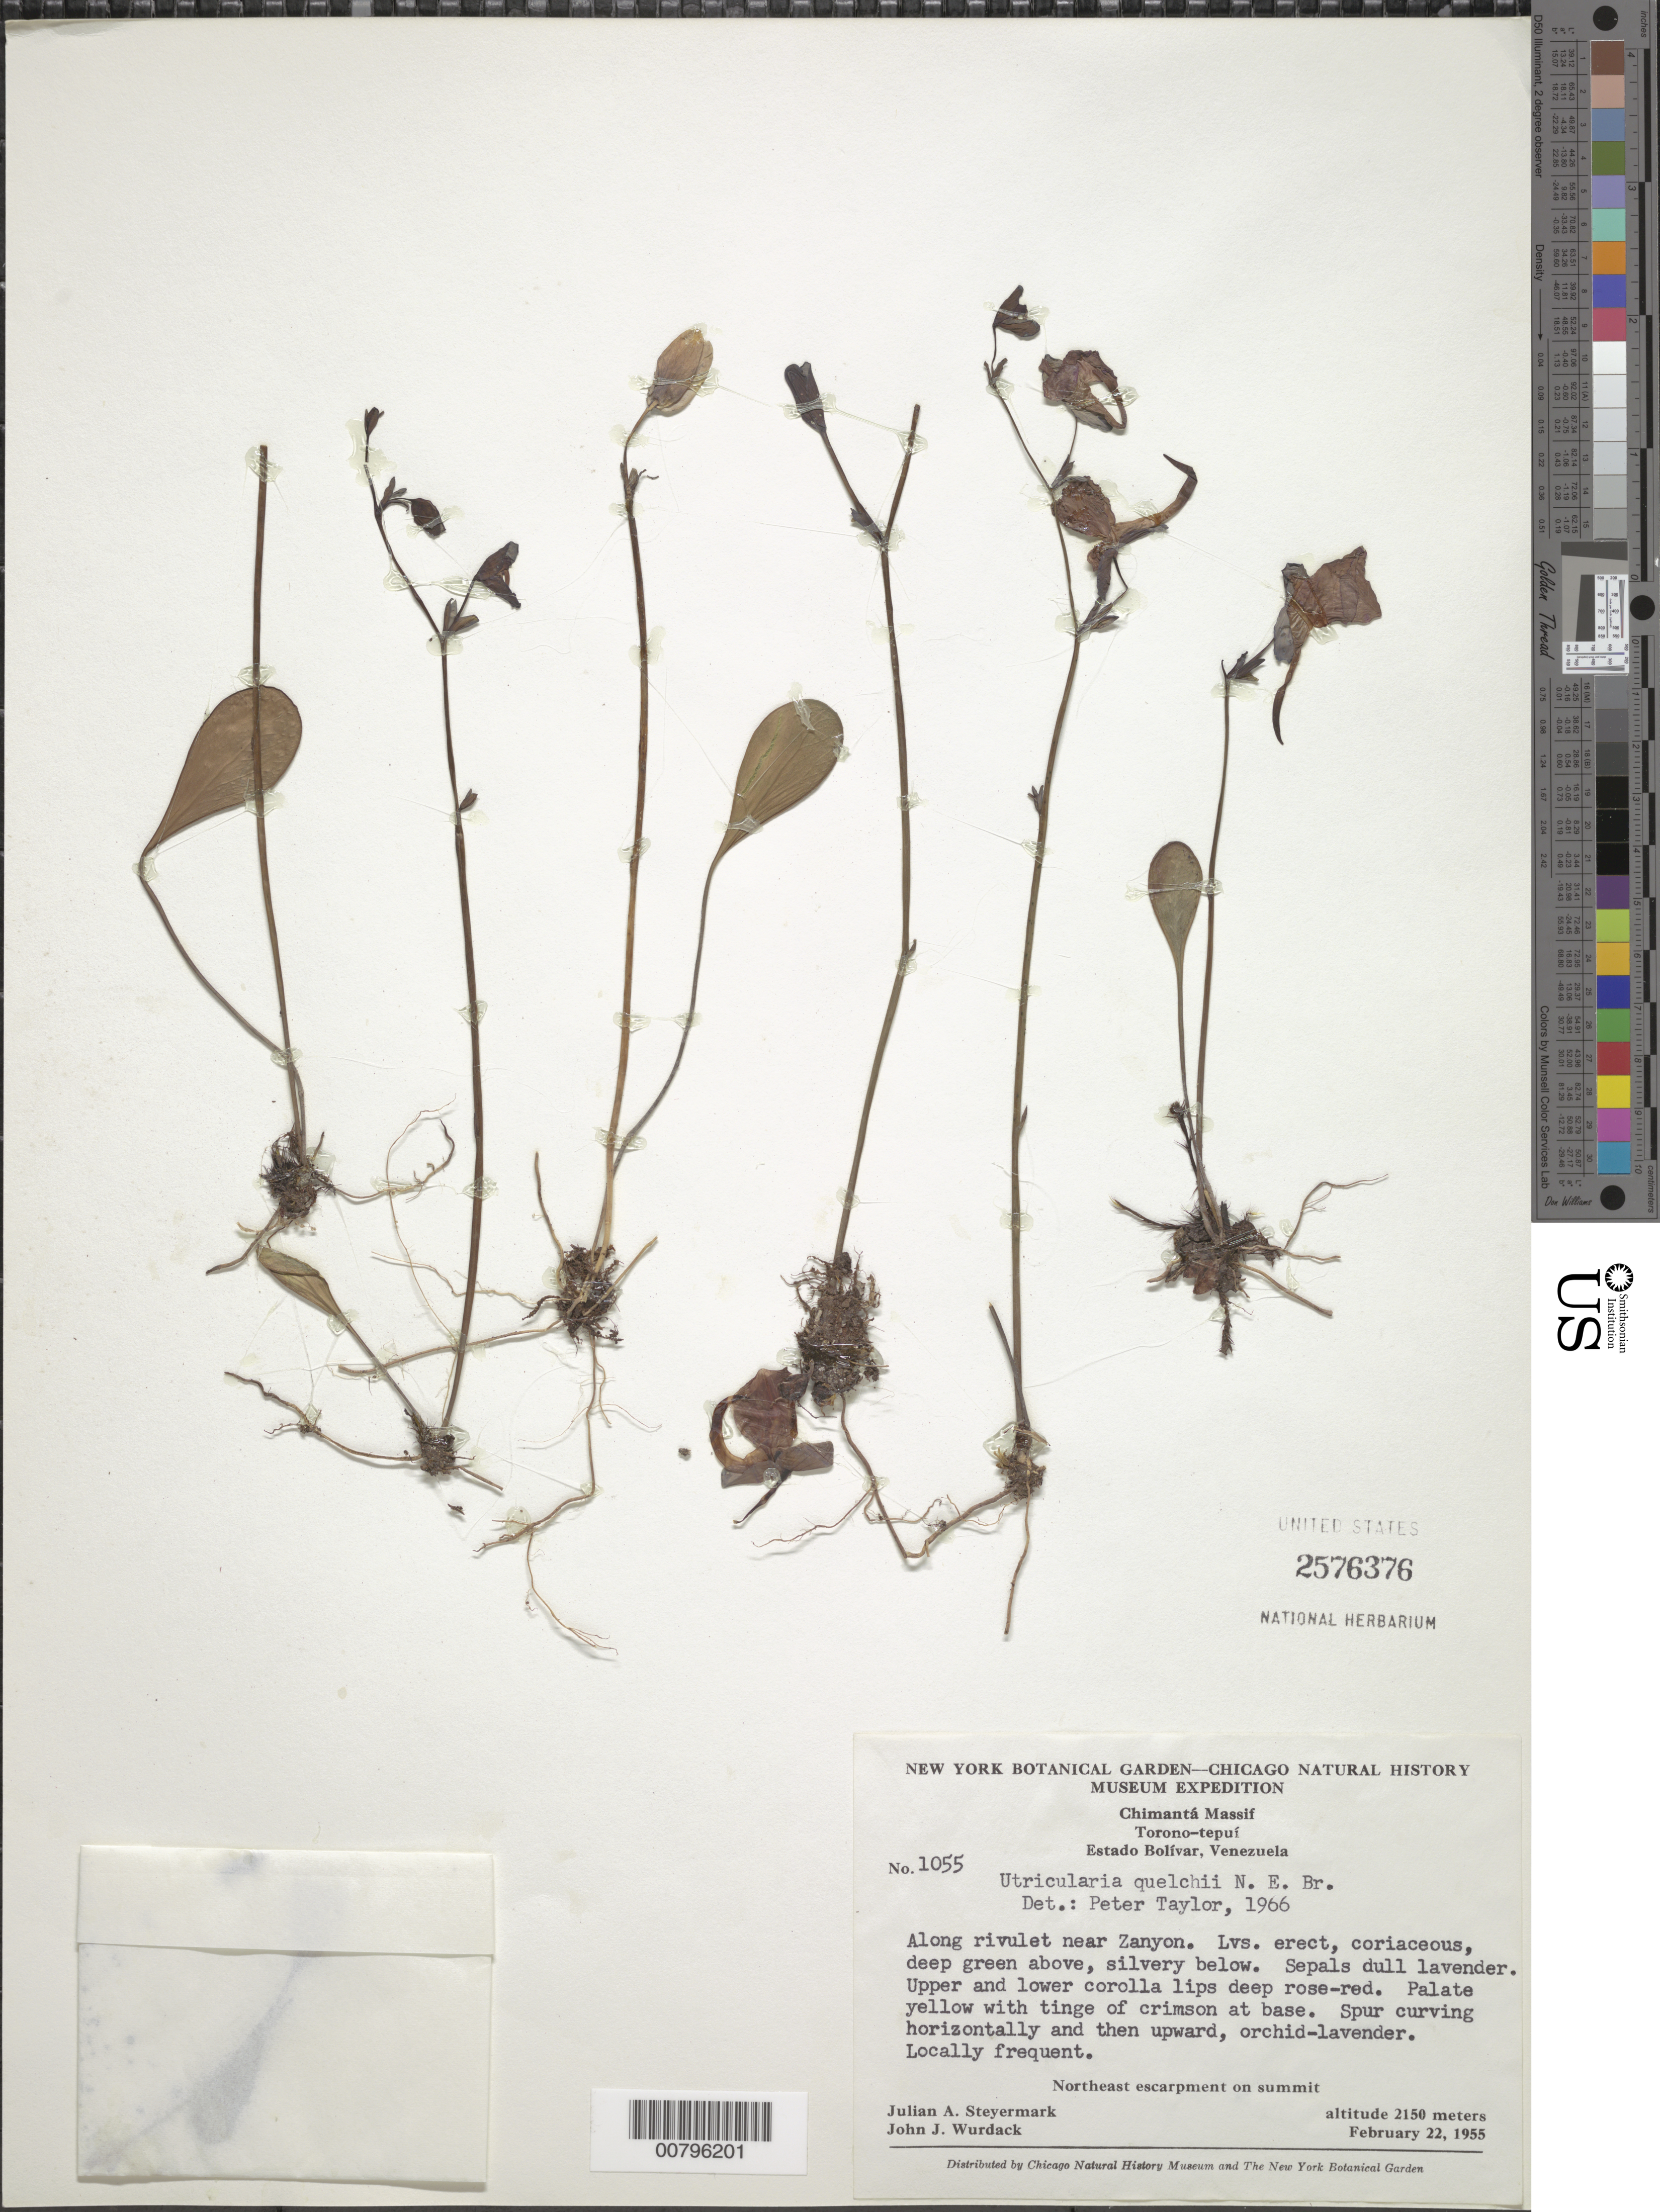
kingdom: Plantae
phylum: Tracheophyta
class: Magnoliopsida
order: Lamiales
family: Lentibulariaceae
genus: Utricularia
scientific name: Utricularia quelchii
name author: N.E. Br.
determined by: Taylor, P.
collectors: J. Steyermark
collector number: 55 1055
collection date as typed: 22-Feb-55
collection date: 1955-02-22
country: Venezuela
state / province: Bolívar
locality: Chimantá Massif, along rivulet near Zanyon, Torono-tepuí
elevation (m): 2150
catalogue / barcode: US 2576376